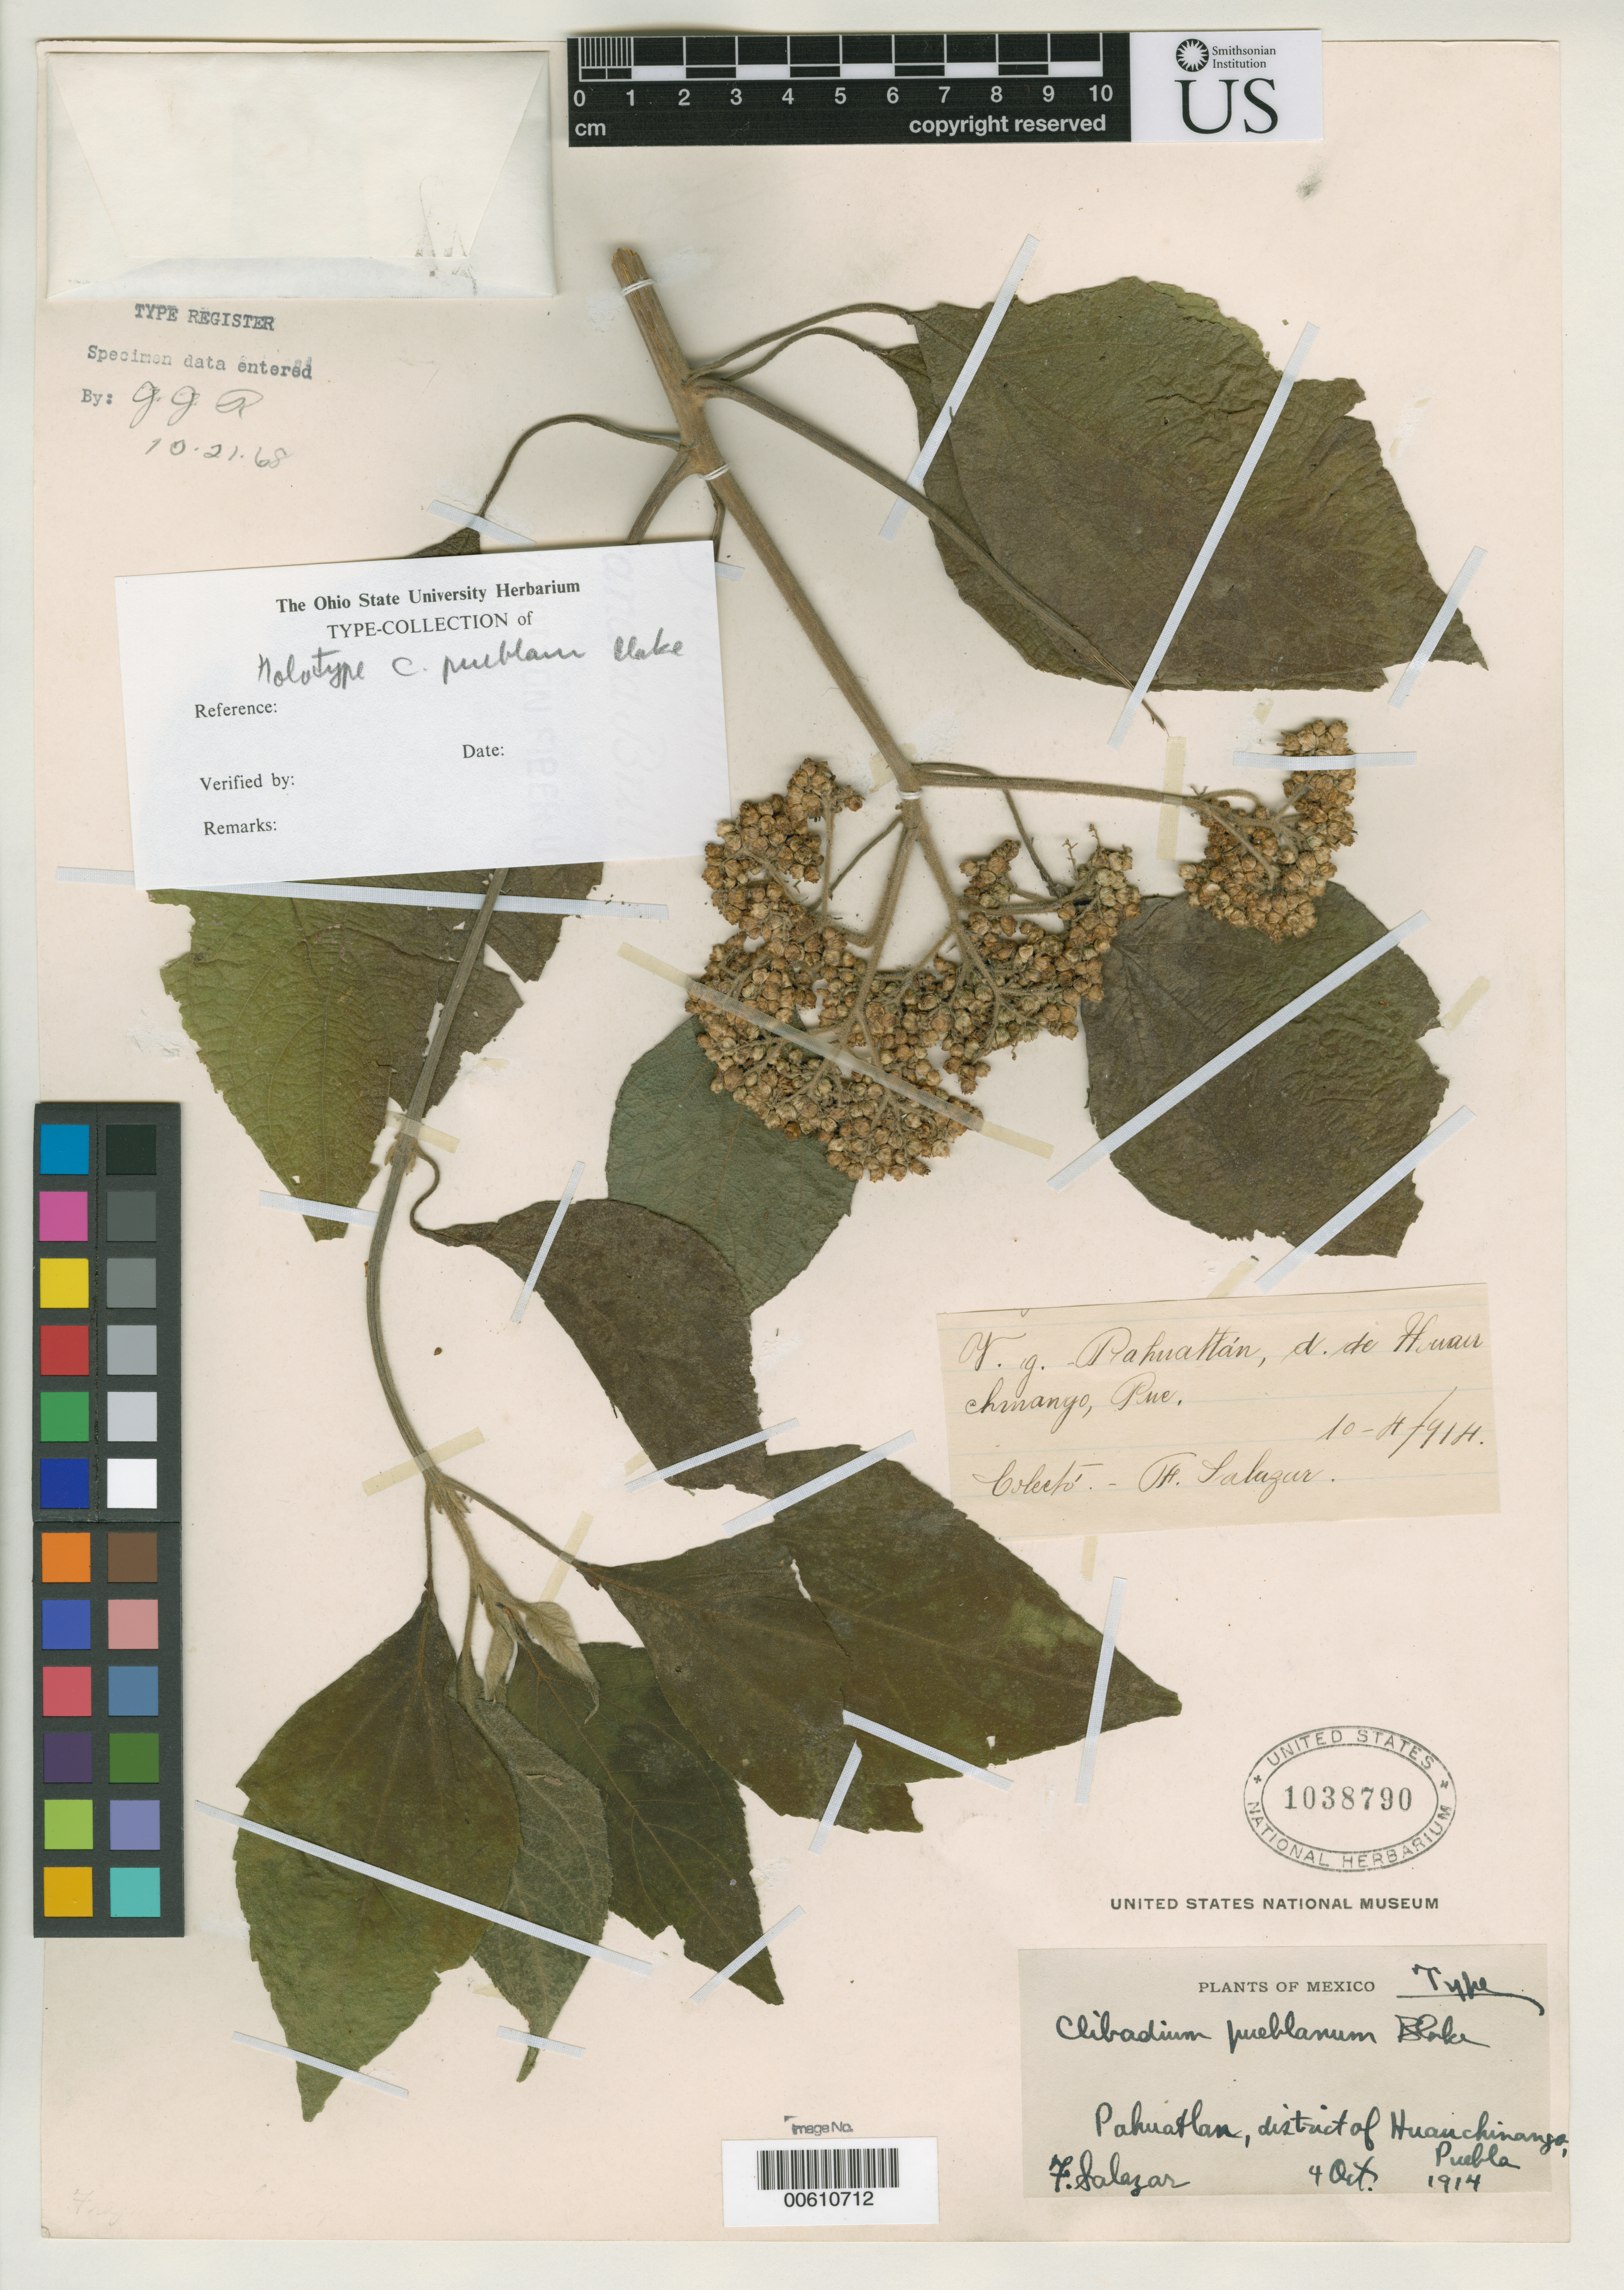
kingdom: Plantae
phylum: Tracheophyta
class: Magnoliopsida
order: Asterales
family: Asteraceae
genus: Clibadium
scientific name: Clibadium pueblanum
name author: S.F. Blake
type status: Holotype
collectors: F. Salazar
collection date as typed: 04 Oct 1914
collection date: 1914-10-04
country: Mexico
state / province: Puebla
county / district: Huachinango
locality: Pahuatlan.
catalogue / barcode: US 1038790